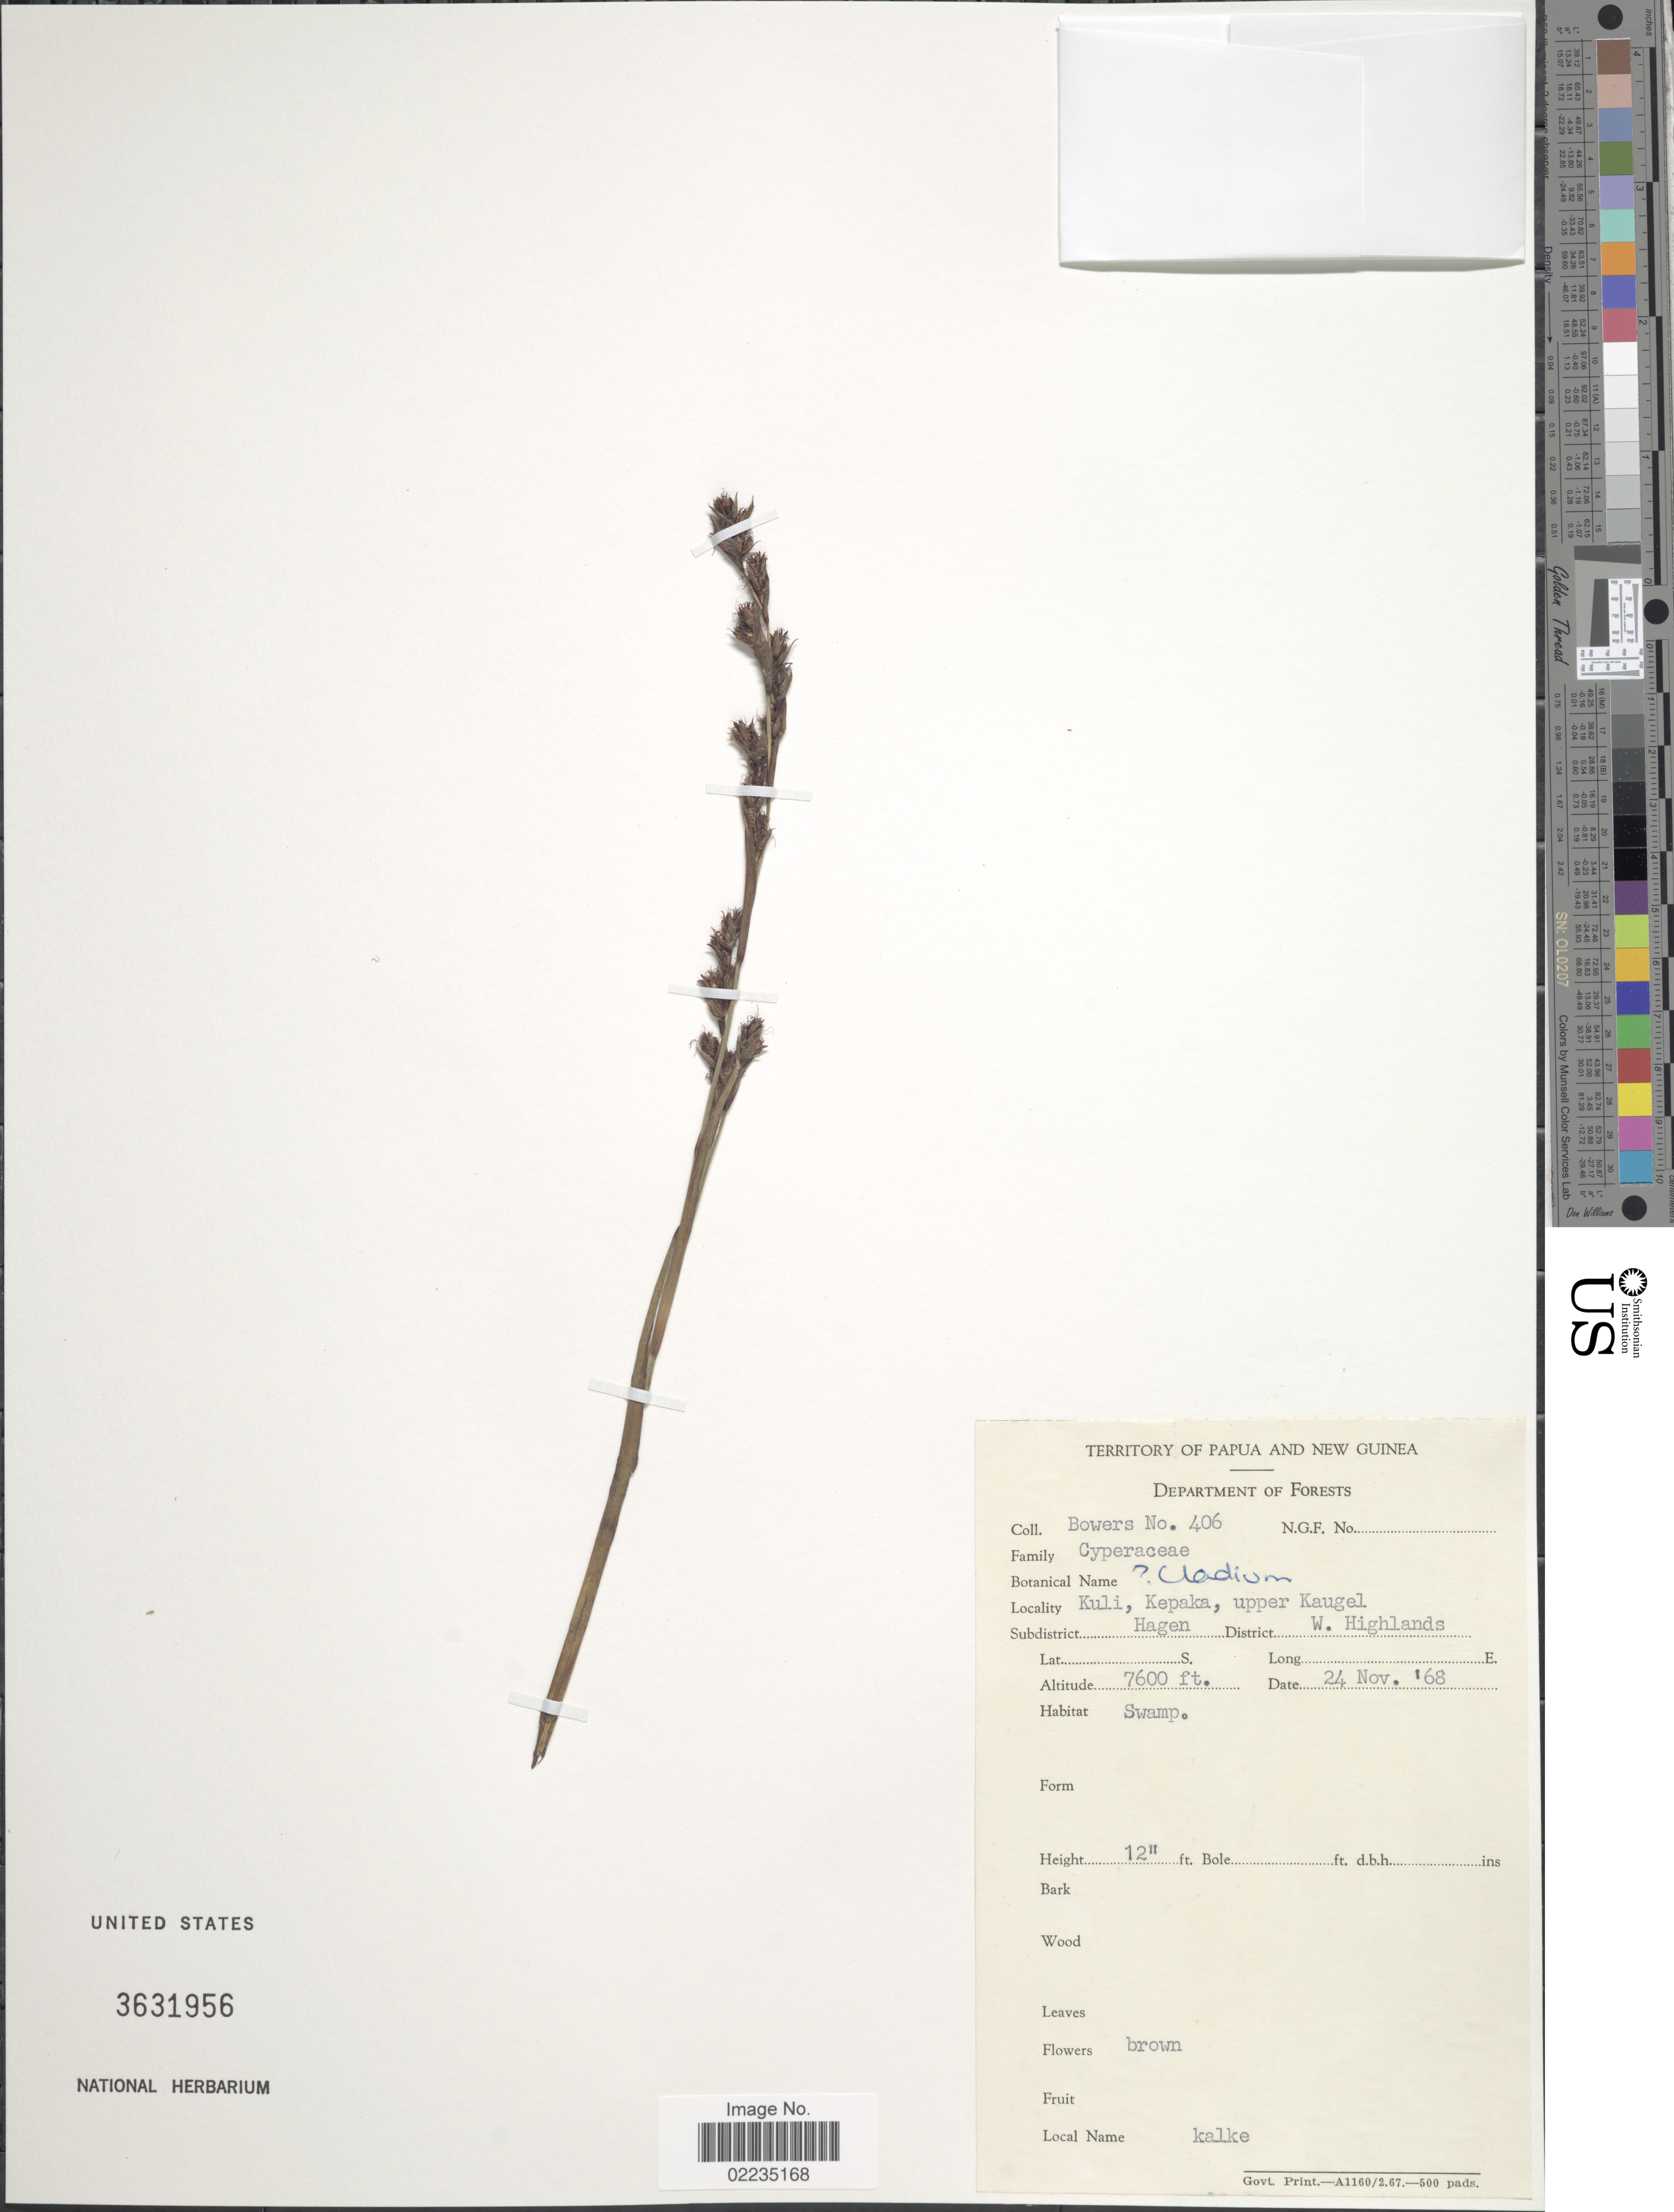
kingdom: Plantae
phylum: Tracheophyta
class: Liliopsida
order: Poales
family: Cyperaceae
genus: Machaerina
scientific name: Machaerina sp.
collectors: -. Bowers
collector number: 406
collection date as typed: Transcribed d/m/y: 24/11/68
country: Papua New Guinea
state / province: Western Highlands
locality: Kuli, Kepaka, upper Kaugel, Subdistricy Hagen, District W. Highlands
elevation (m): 2316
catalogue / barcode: US 3631956